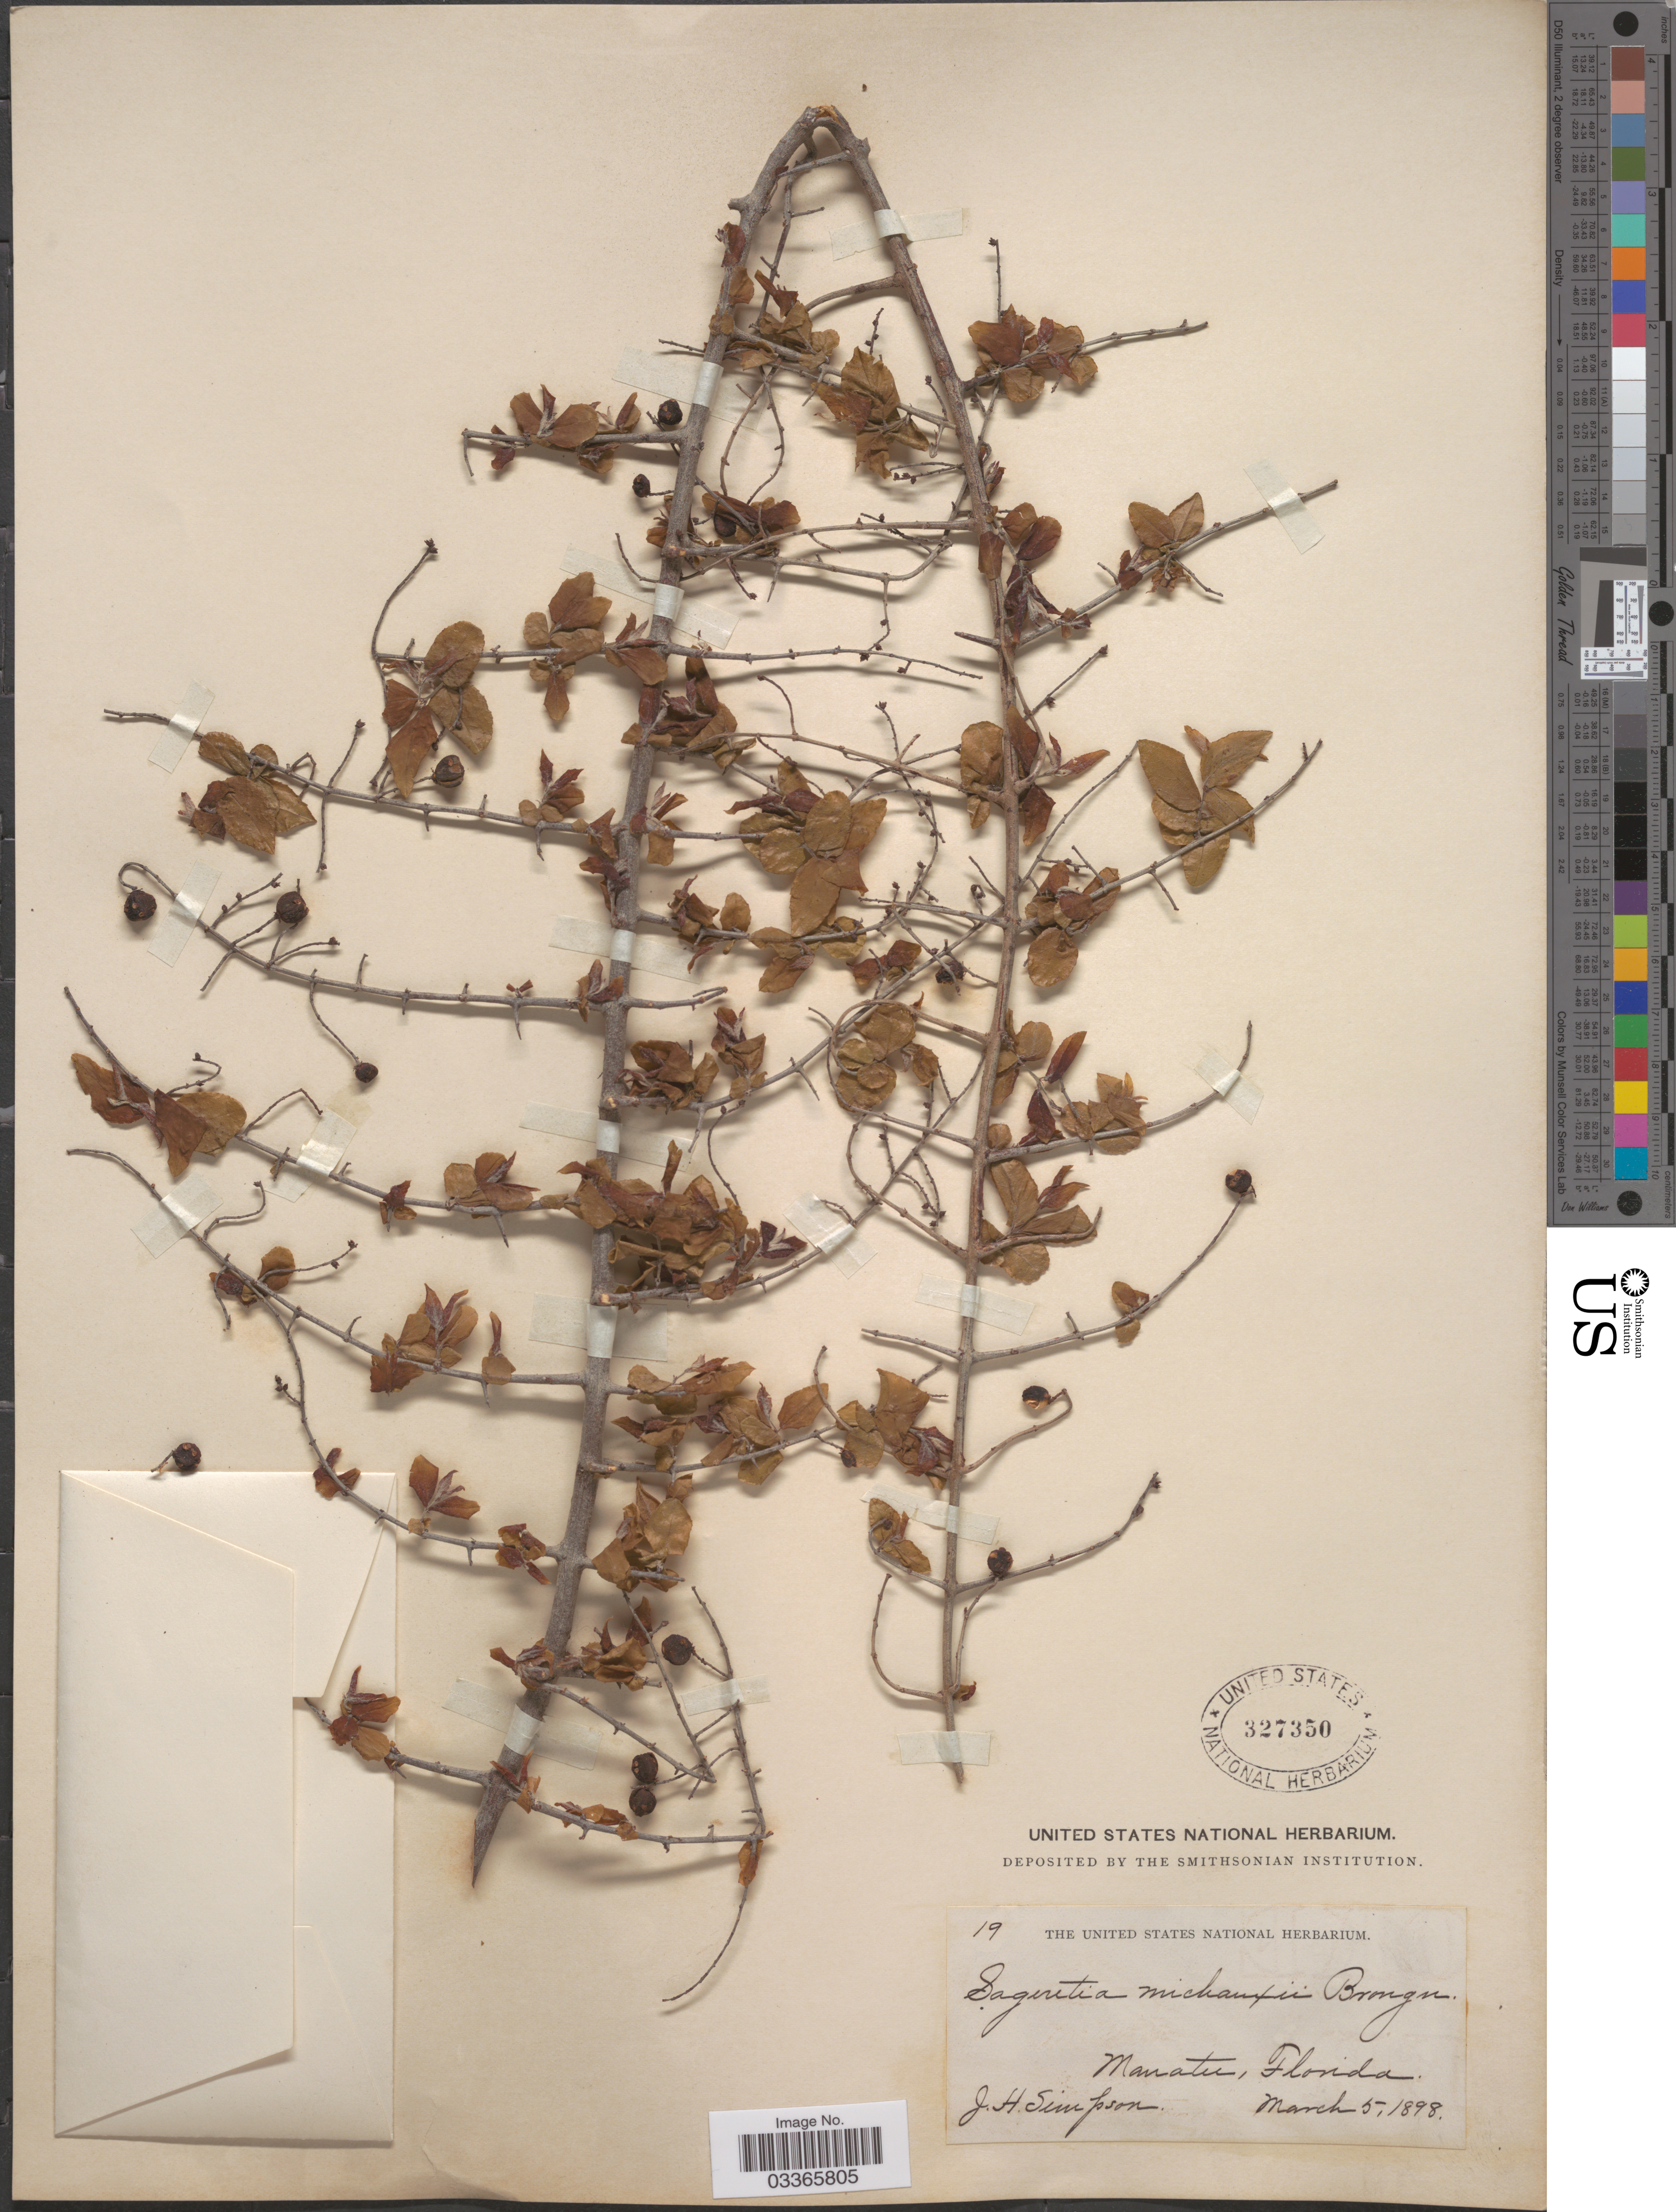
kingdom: Plantae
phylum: Tracheophyta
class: Magnoliopsida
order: Rosales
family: Rhamnaceae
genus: Sageretia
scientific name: Sageretia minutiflora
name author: (Michx.) Trel.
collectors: J. H. Simpson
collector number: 19?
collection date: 1898-03-05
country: United States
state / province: Florida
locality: Manatee.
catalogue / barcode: US 327350